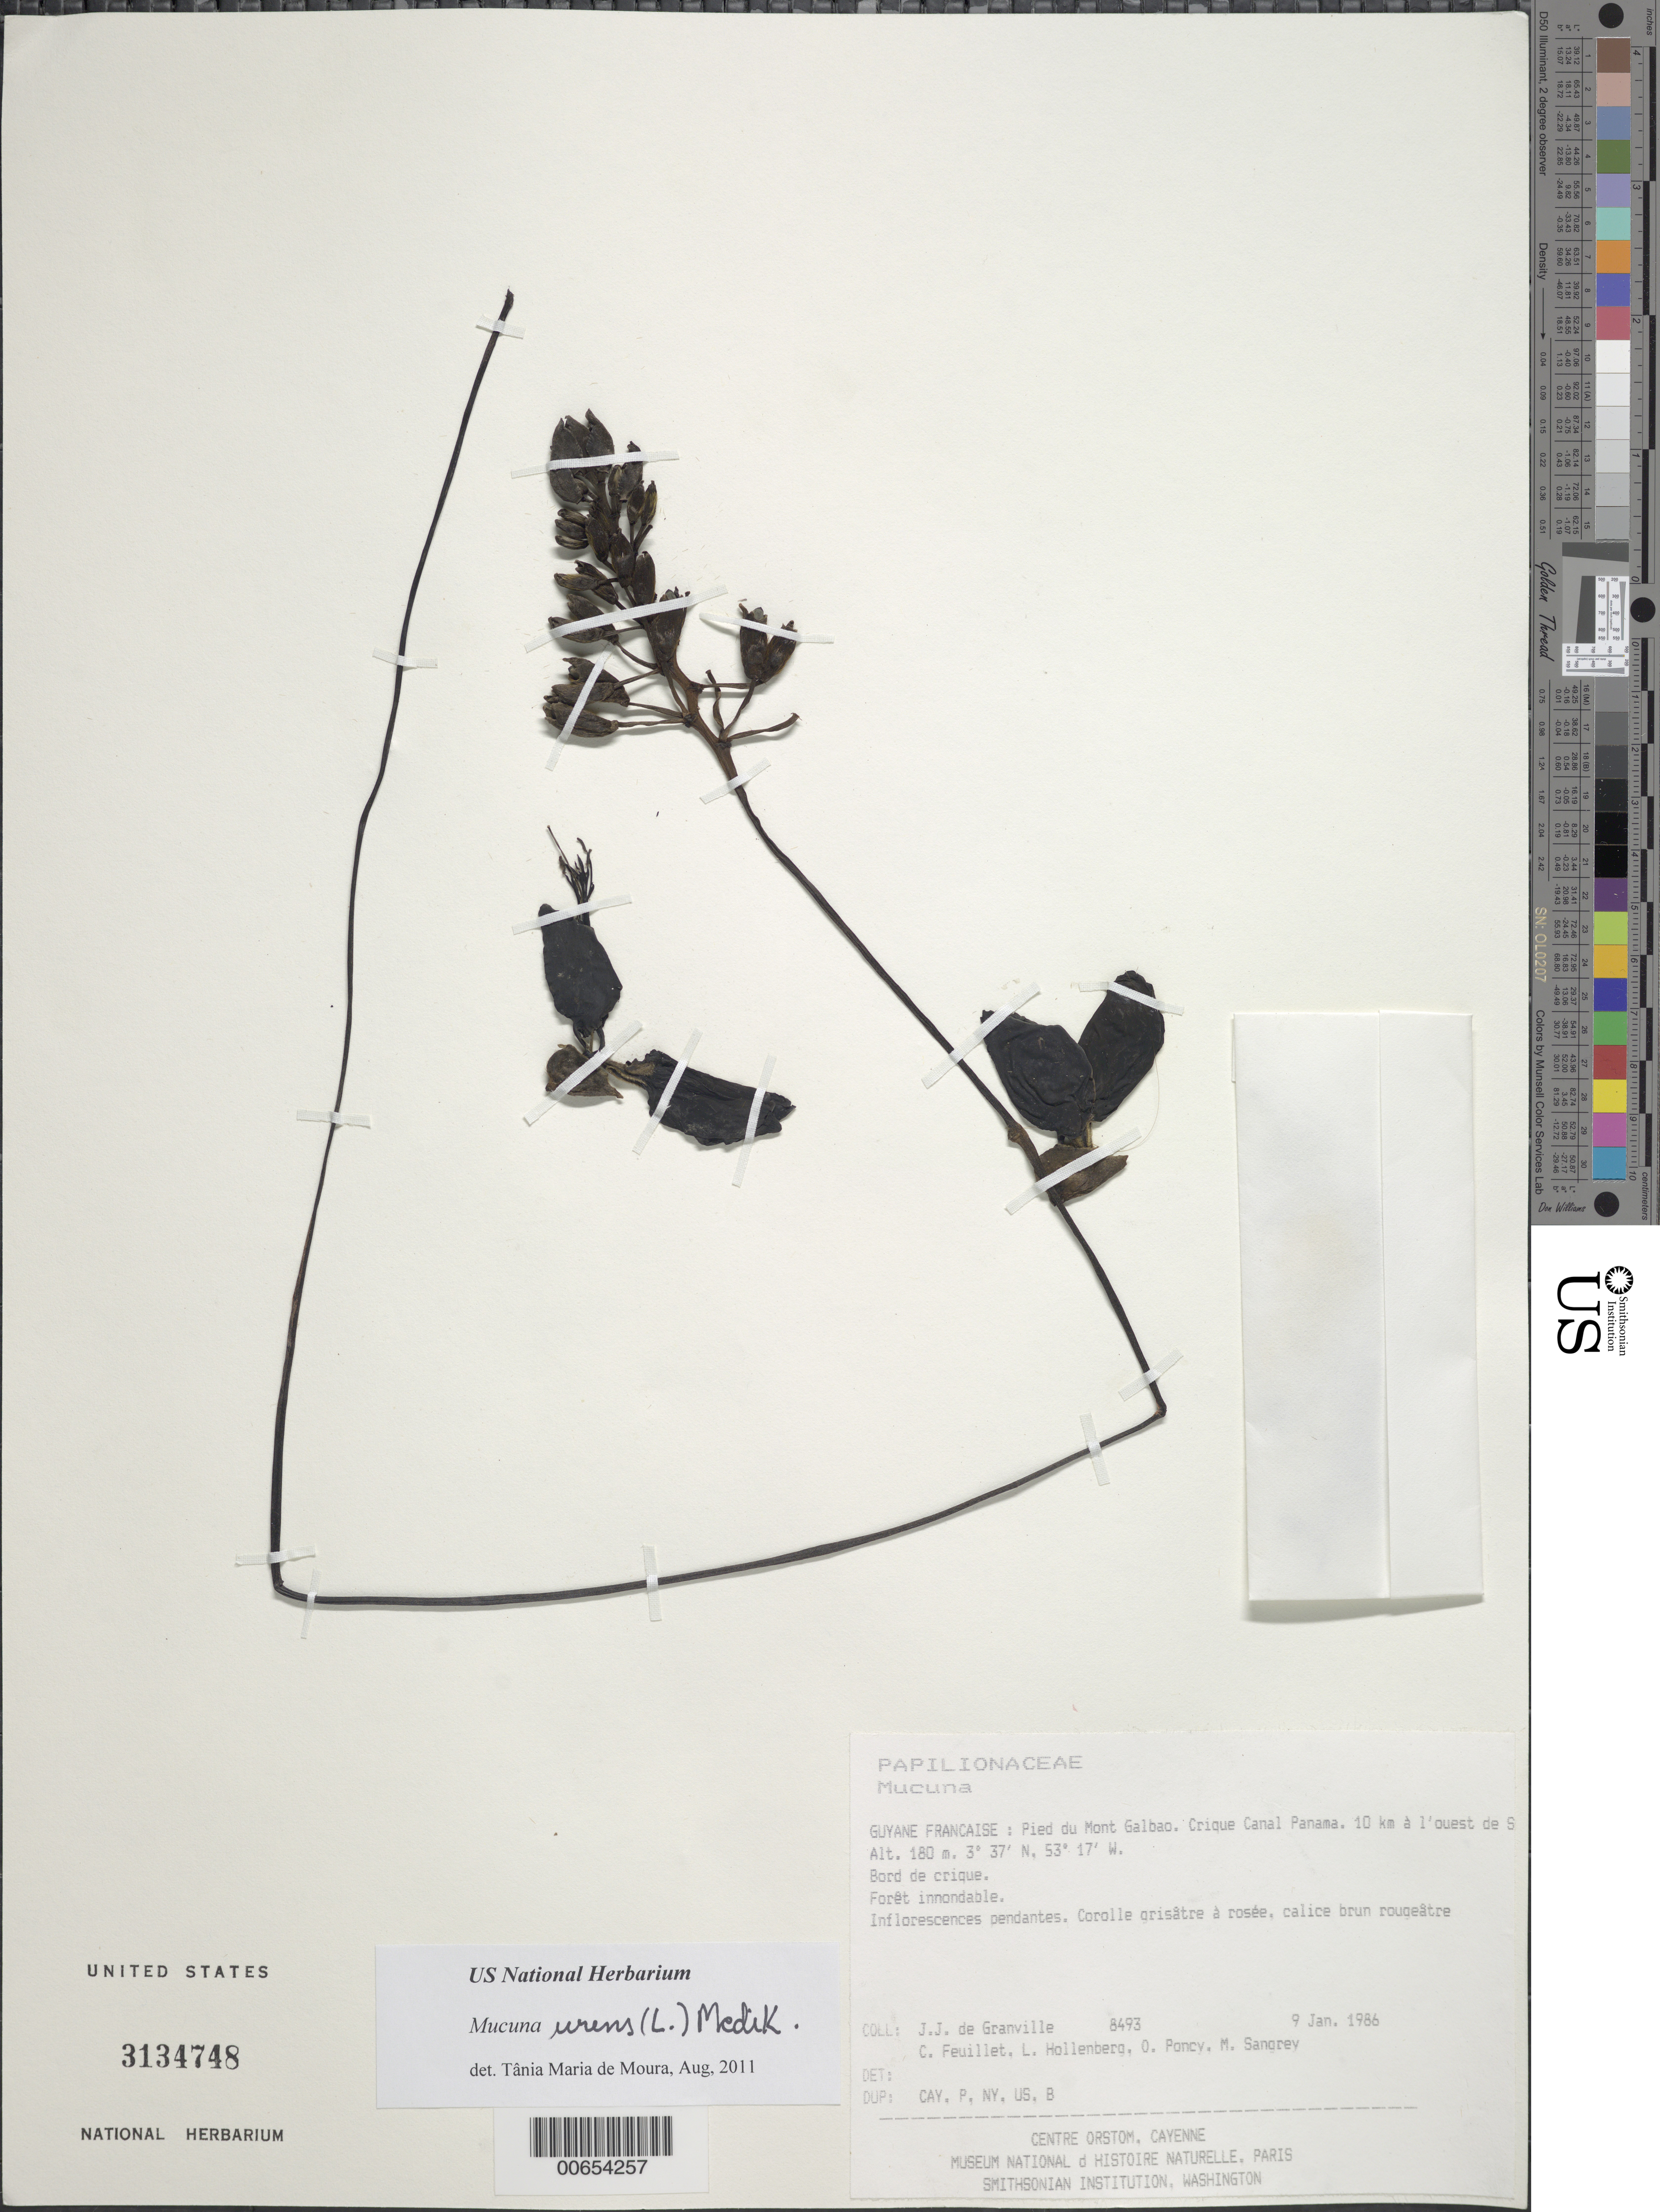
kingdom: Plantae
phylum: Tracheophyta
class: Magnoliopsida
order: Fabales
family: Fabaceae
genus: Mucuna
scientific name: Mucuna urens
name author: (L.) Medik.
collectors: J.-J. de Granville, C. Feuillet, L. Hollenberg, O. Poncy & M. S. Sangrey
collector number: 8493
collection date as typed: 9-Jan-86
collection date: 1986-01-09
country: French Guiana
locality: Pied du Mont Galbao. Crique Canal Panama. 10 km à l'ouest de Saül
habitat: Forêt innondable, bord de crique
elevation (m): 180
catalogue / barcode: US 3134748